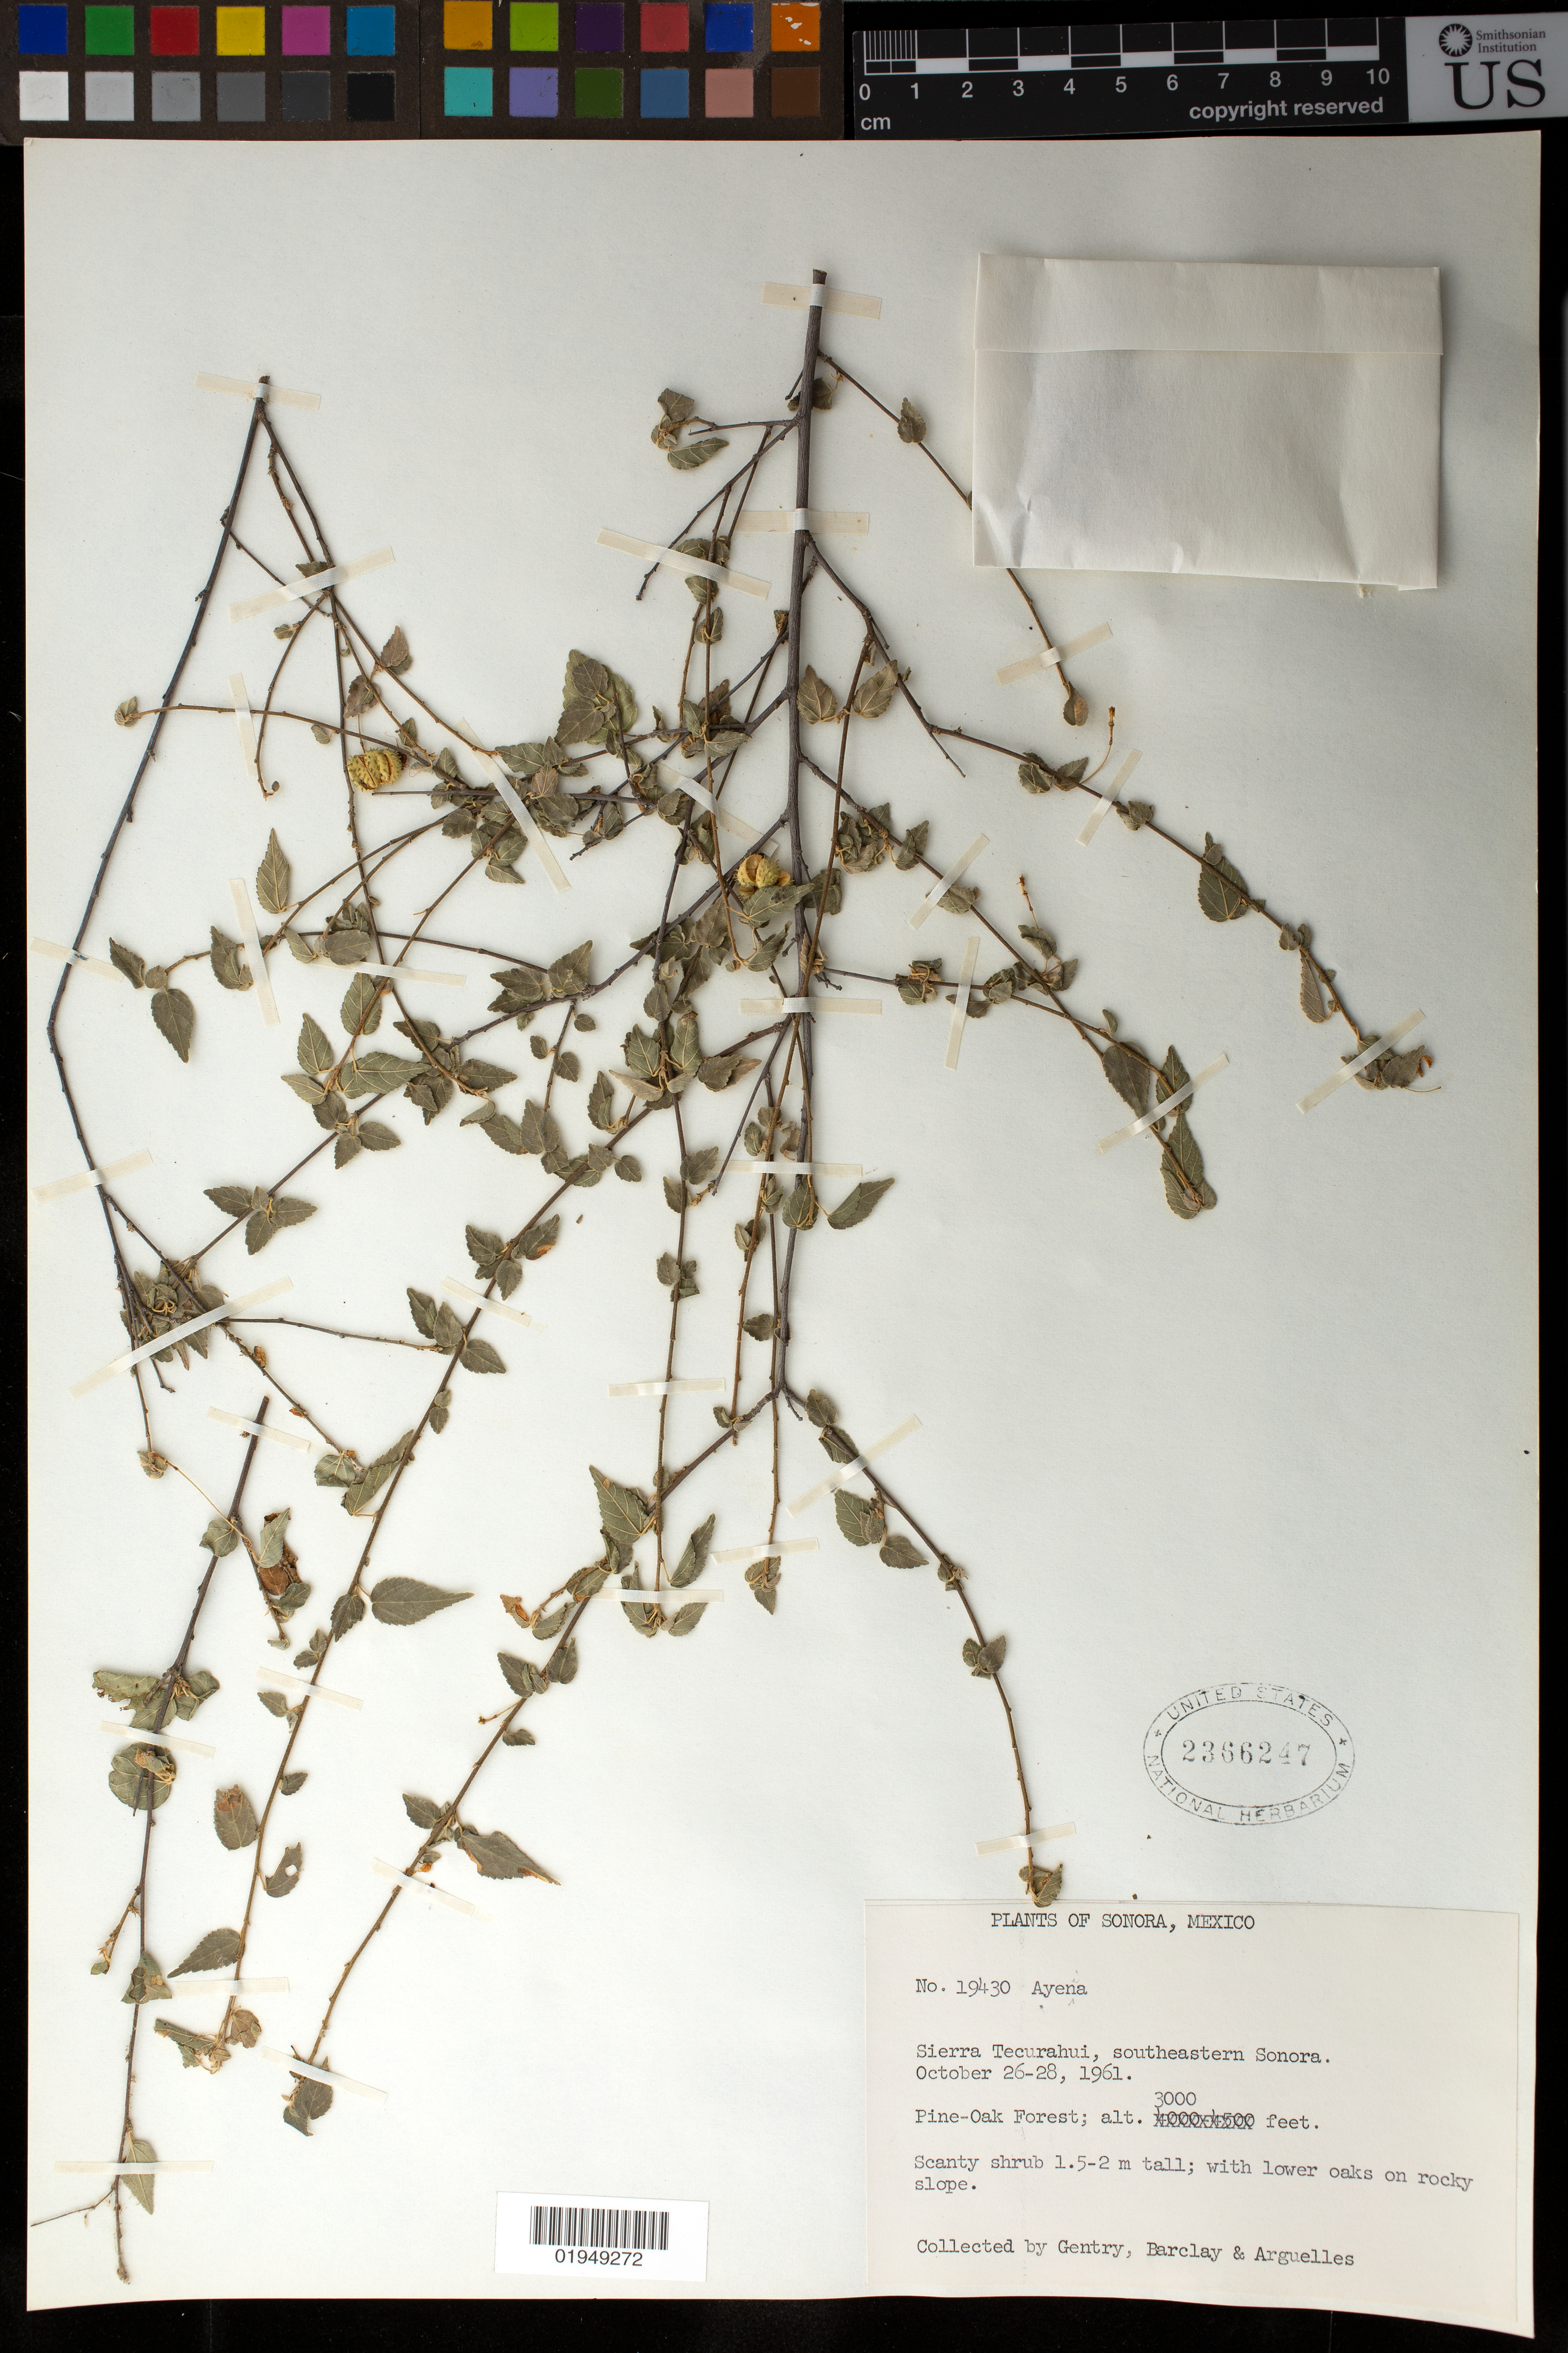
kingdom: Plantae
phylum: Tracheophyta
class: Magnoliopsida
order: Malvales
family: Malvaceae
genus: Ayenia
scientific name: Ayenia sp.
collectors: Gentry, --, -- Barclay & Arguelles, --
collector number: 19430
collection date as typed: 26 Oct 1961 to 28 Oct 1961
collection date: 1961-10-26/1961-10-28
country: Mexico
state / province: Sonora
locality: Sierra Tecurahui, southeastern Sonora.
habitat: Pine-Oak Forest, lower oaks on rocky slope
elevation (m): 914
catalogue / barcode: US 2366247